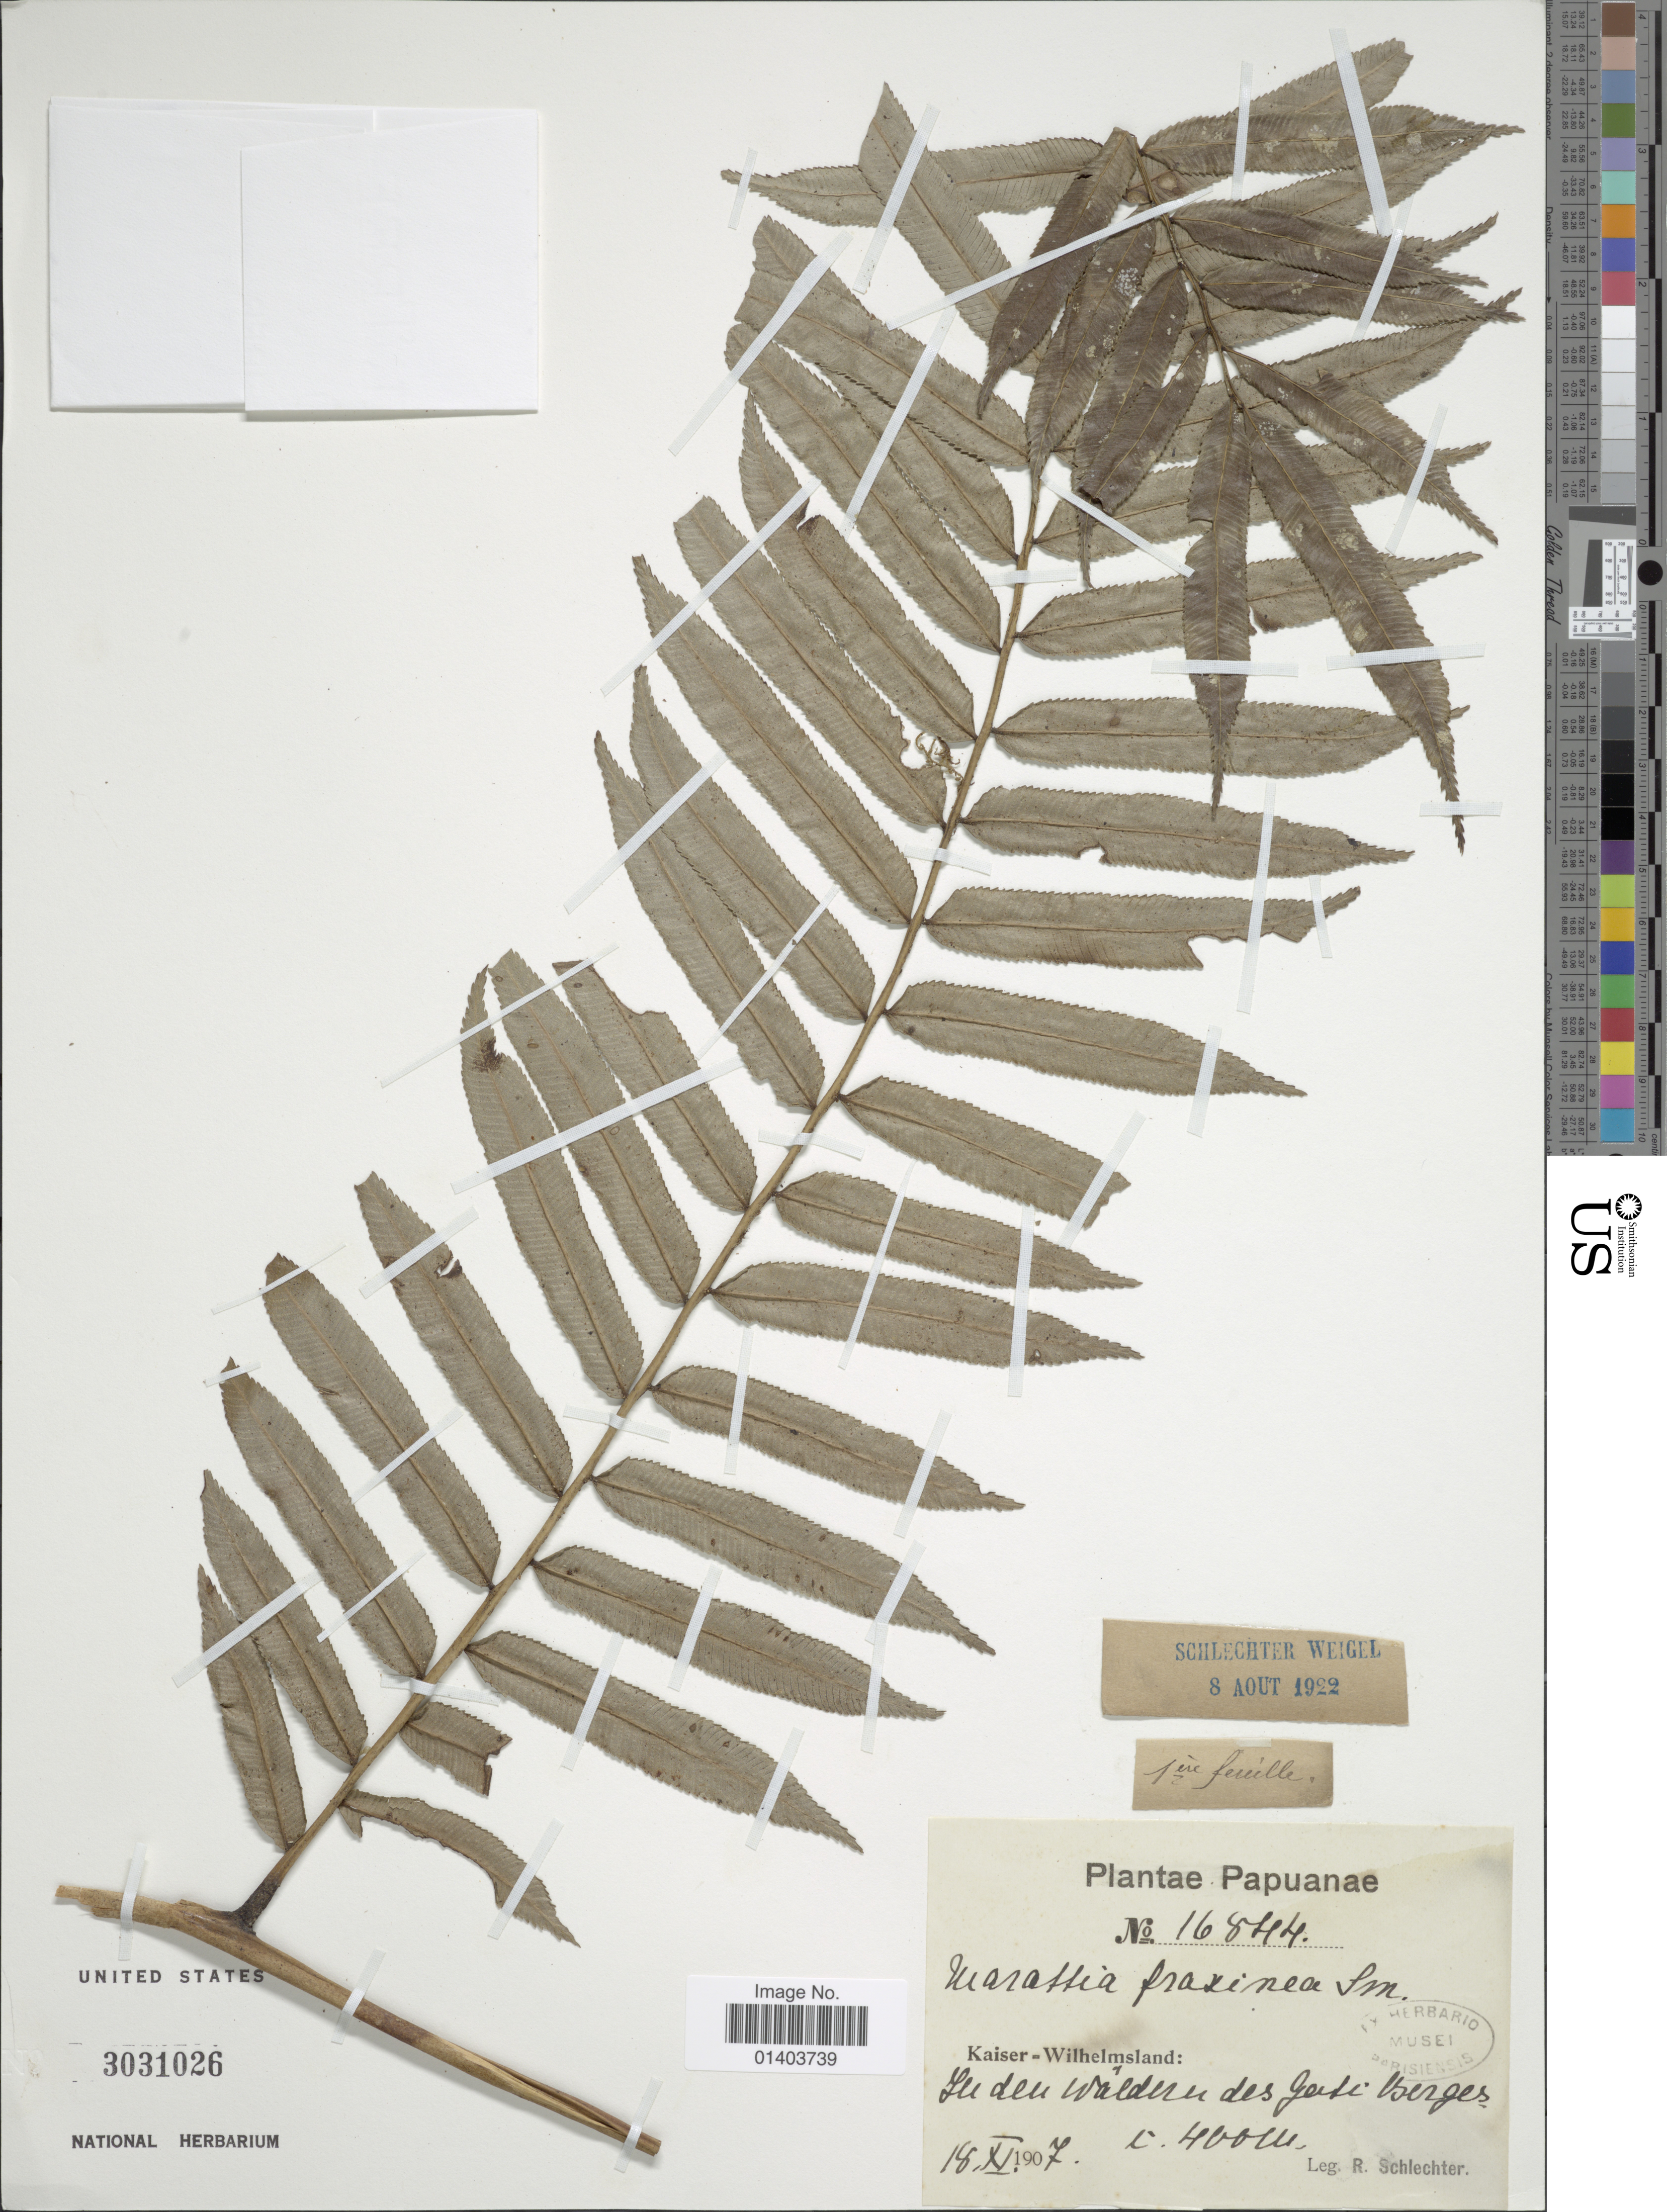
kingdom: Plantae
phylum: Tracheophyta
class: Polypodiopsida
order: Marattiales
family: Marattiaceae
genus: Ptisana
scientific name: Ptisana fraxinea var. fraxinea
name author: (Sm.) Murdock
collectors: F. R. R. Schlechter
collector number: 16844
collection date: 1907-11-18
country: Papua New Guinea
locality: Kaiser-Wilhermsland: In den wäldern des Gati Berges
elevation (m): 400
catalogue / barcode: US 3031026